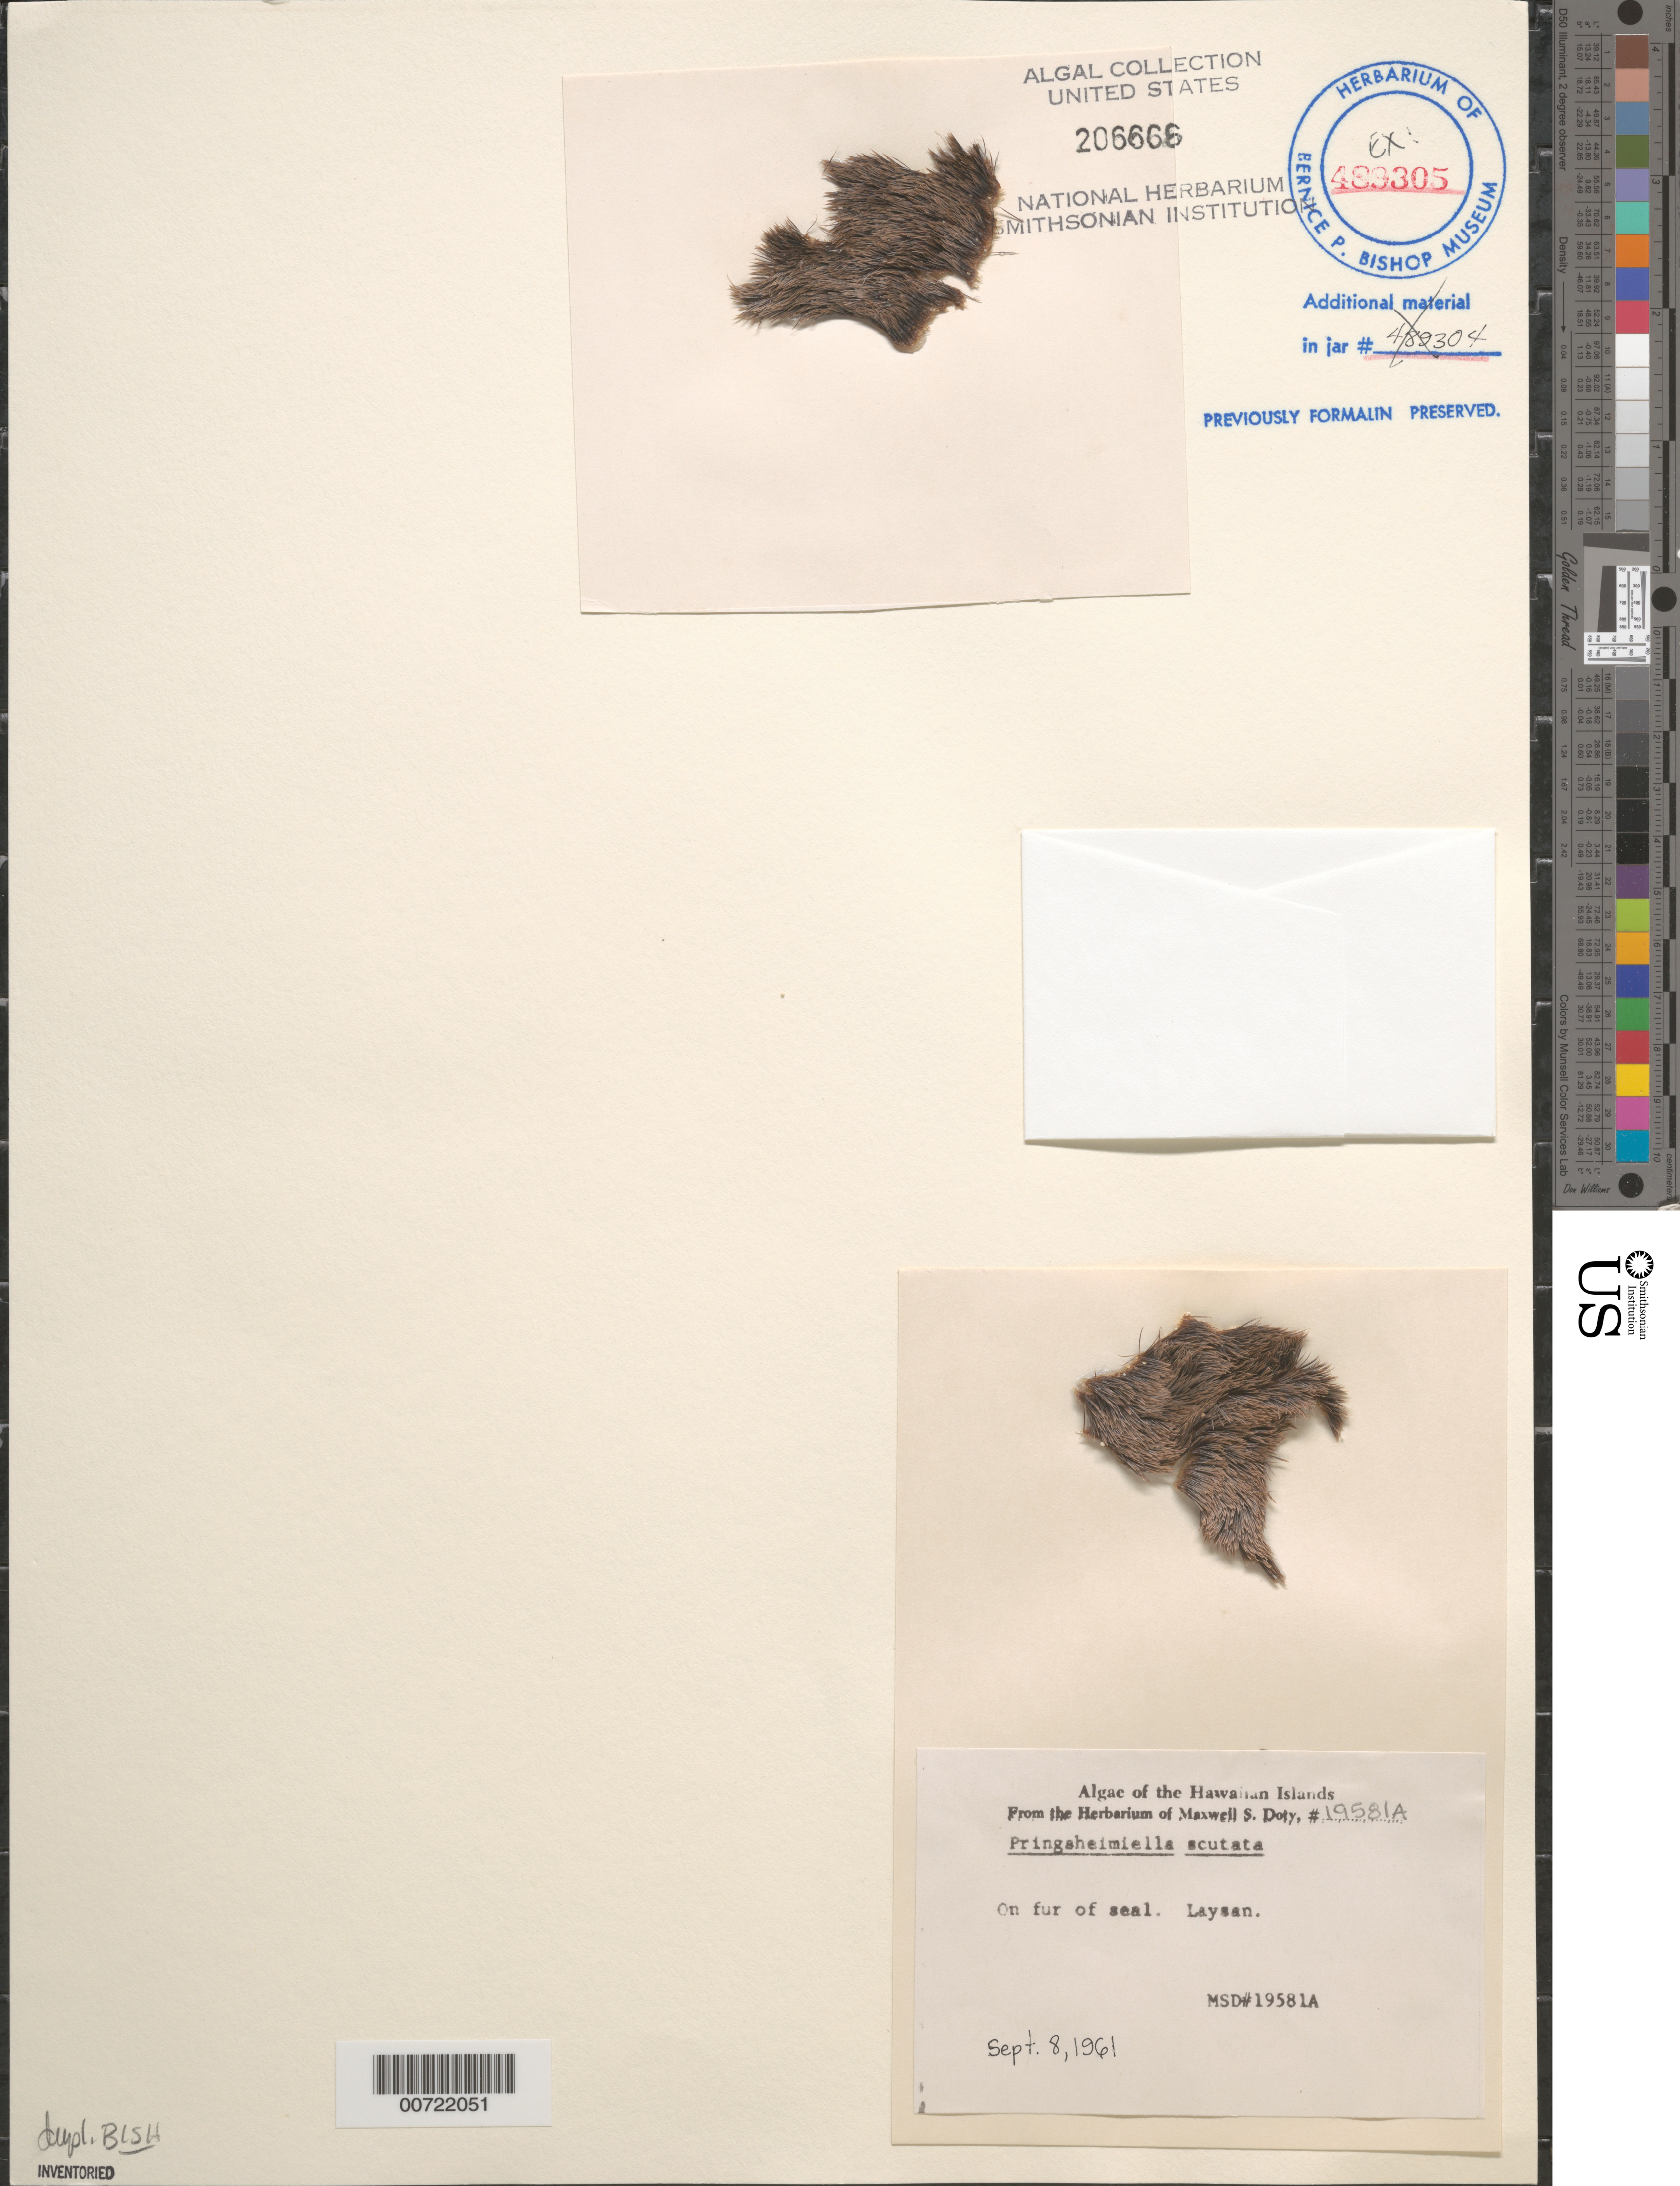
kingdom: Plantae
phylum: Chlorophyta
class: Ulvophyceae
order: Ulvales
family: Ulvellaceae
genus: Ulvella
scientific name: Ulvella scutata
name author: (Reinke) R. Nielsen et al.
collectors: M. S. Doty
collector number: MSD 19581A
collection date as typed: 08 Sep 1961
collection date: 1961-09-08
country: United States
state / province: Hawaii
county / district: Honolulu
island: Laysan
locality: (On fur of seal)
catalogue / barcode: US 206666